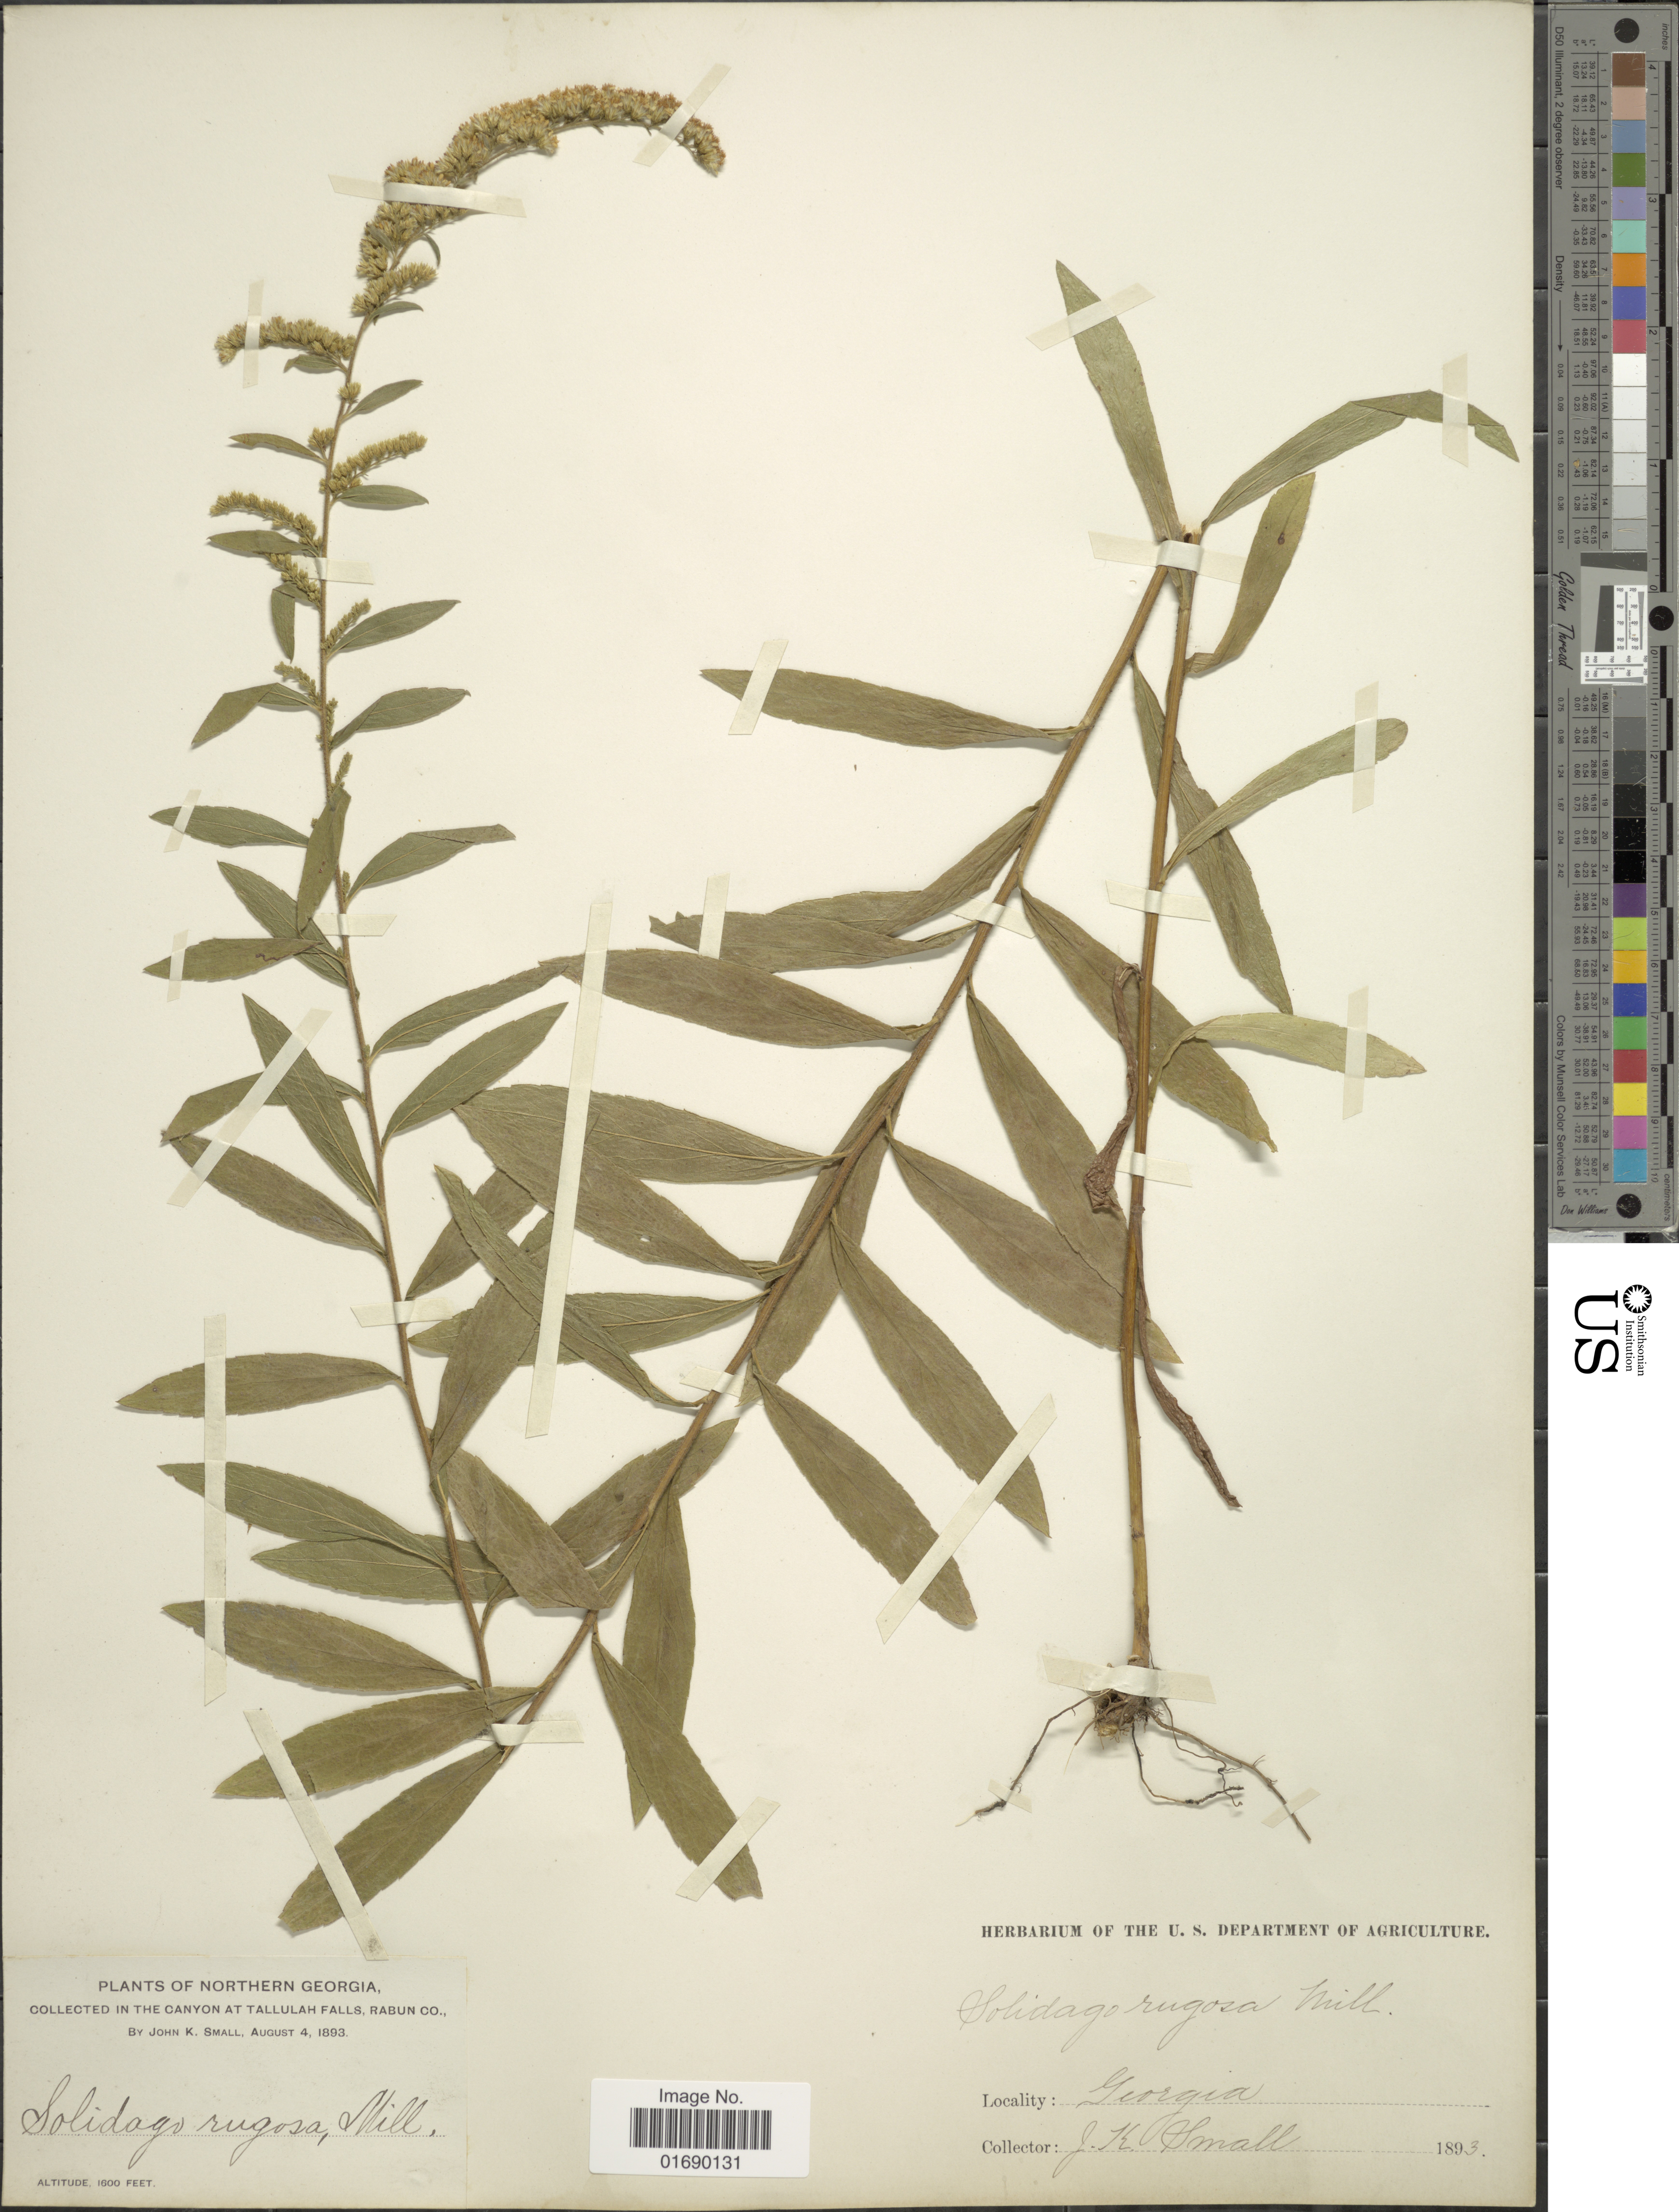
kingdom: Plantae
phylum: Tracheophyta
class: Magnoliopsida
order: Asterales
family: Asteraceae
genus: Solidago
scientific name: Solidago rugosa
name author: Mill.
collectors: J. K. Small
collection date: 1893-08-04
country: United States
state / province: Georgia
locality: Northern Georgia, in the Canyon at Tallulah Falls, Rabun Co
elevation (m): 488